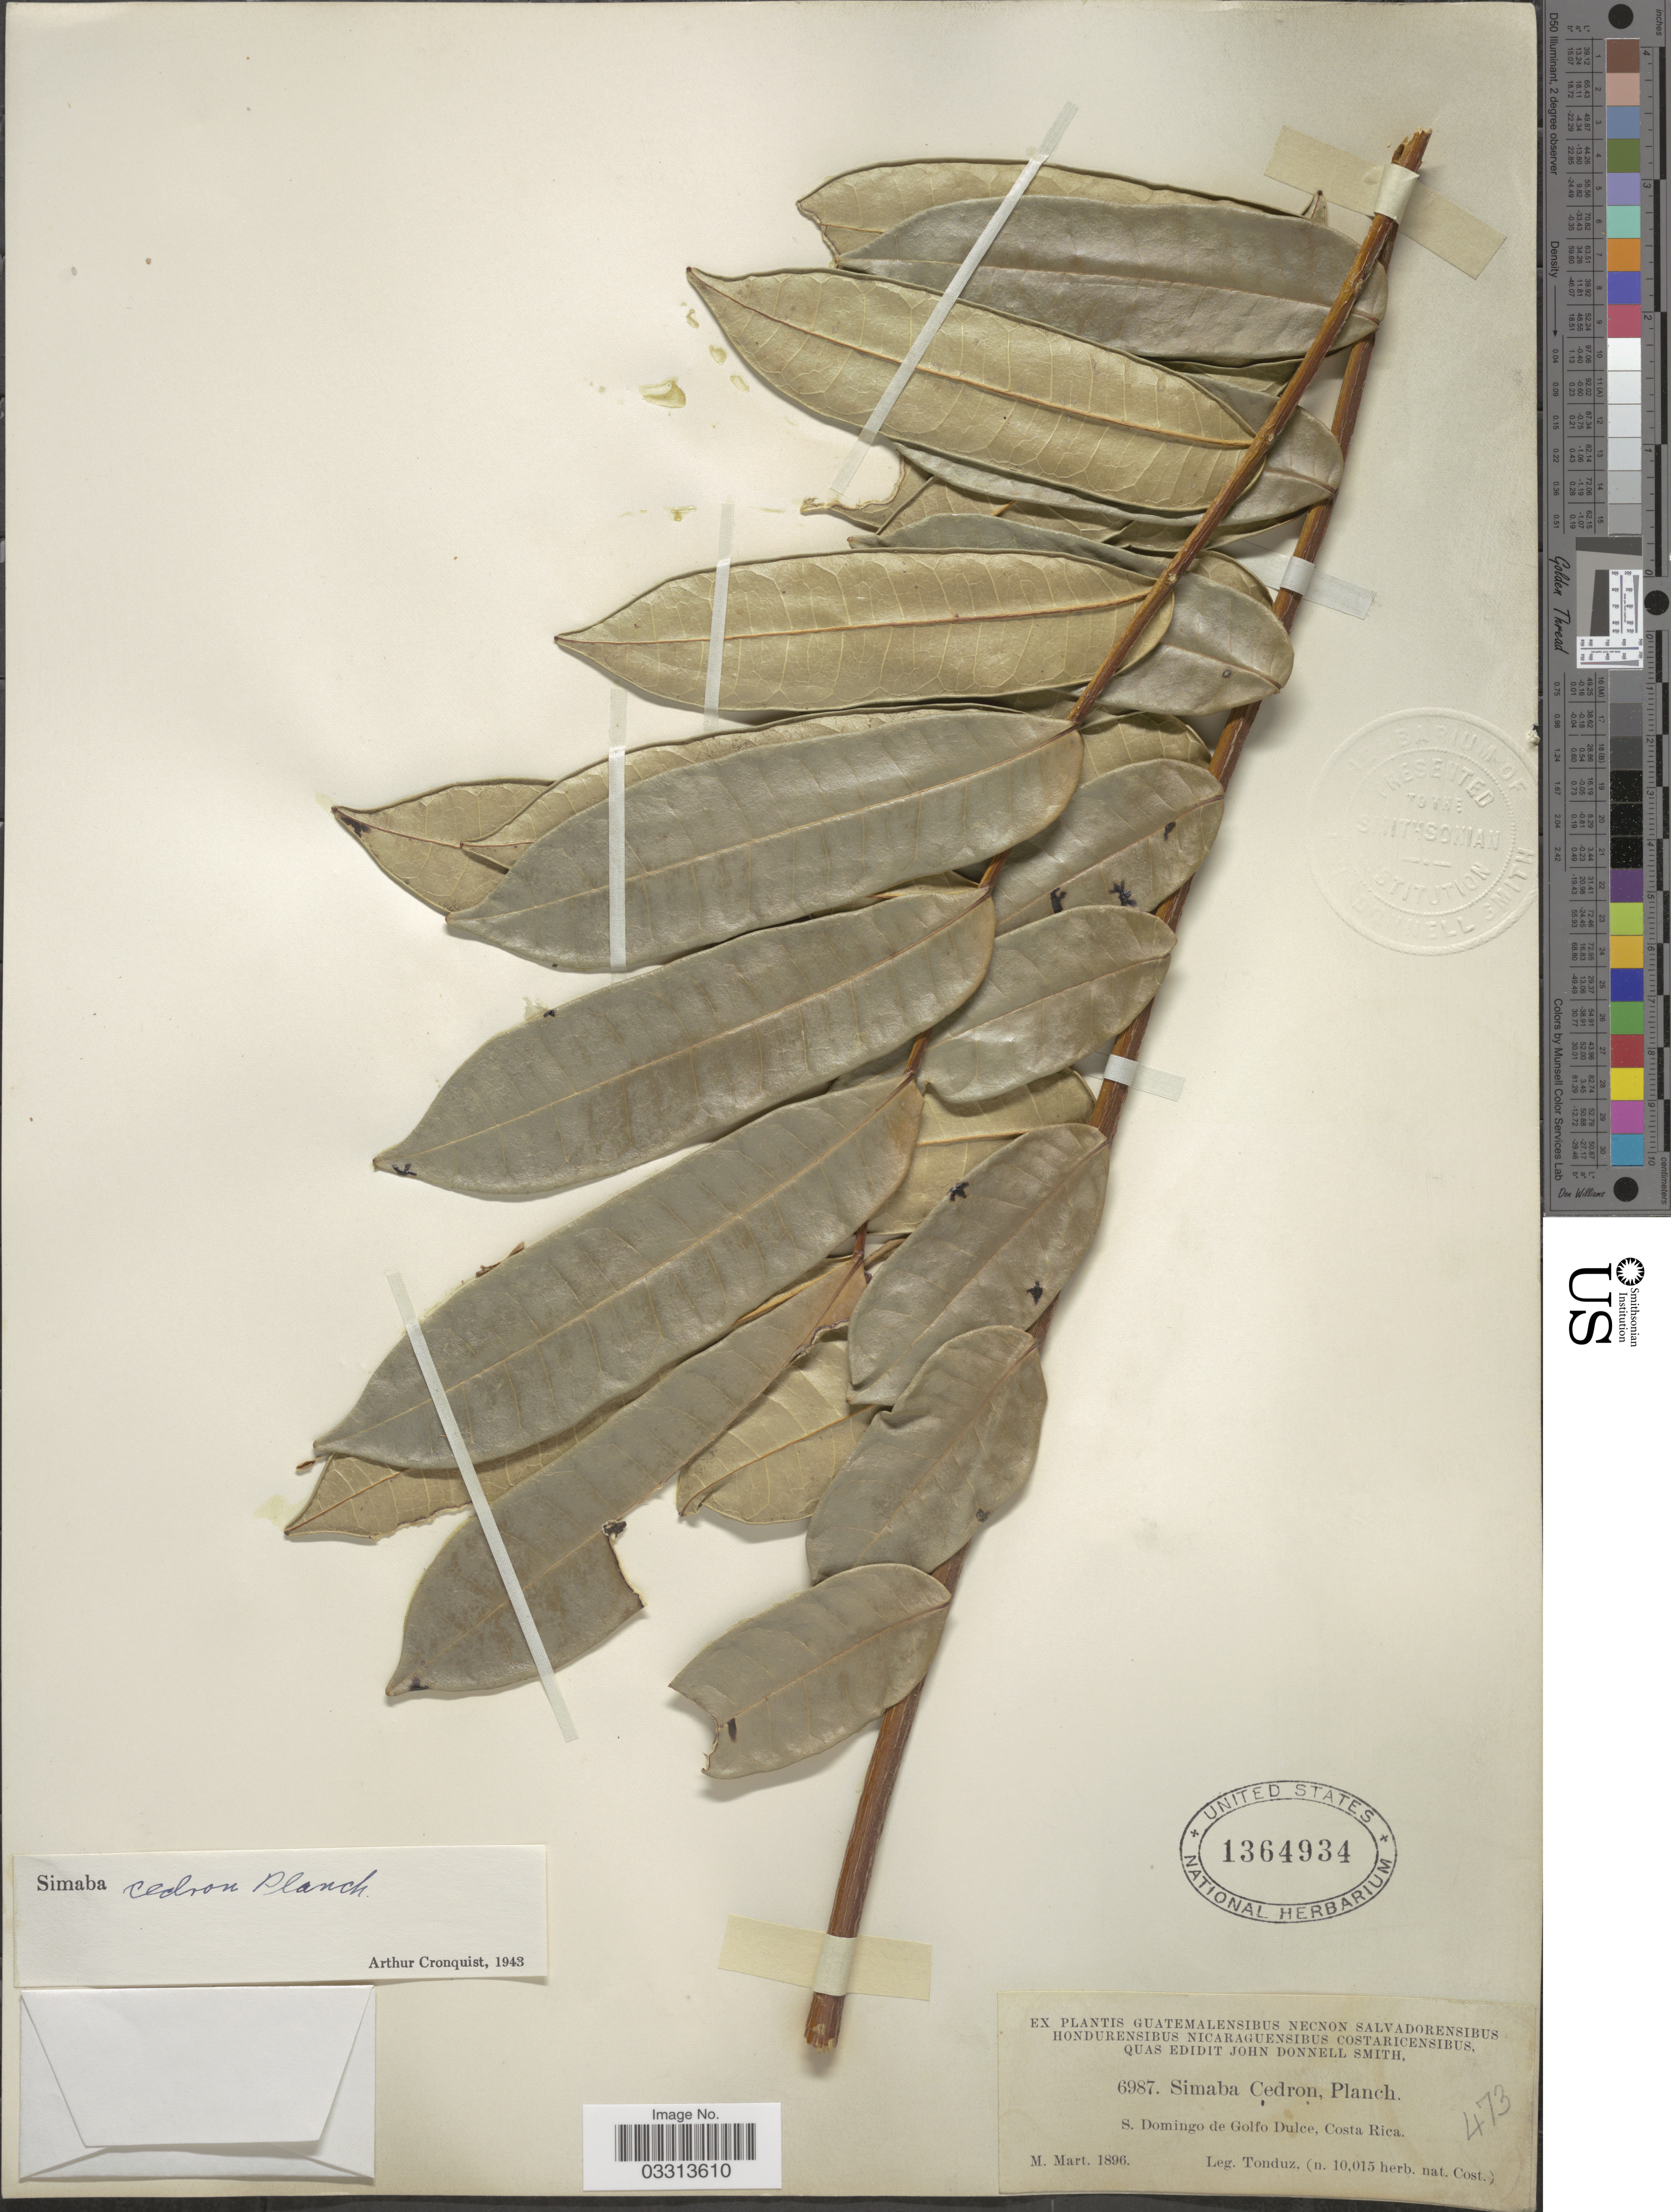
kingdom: Plantae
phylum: Tracheophyta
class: Magnoliopsida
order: Sapindales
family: Simaroubaceae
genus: Homalolepis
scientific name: Homalolepis cedron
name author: (Planch.) Devecchi & Pirani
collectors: Tonduz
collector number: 6987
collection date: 1896-03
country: Costa Rica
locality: S. Domingo de Golfo Dulce.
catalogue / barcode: US 1364934